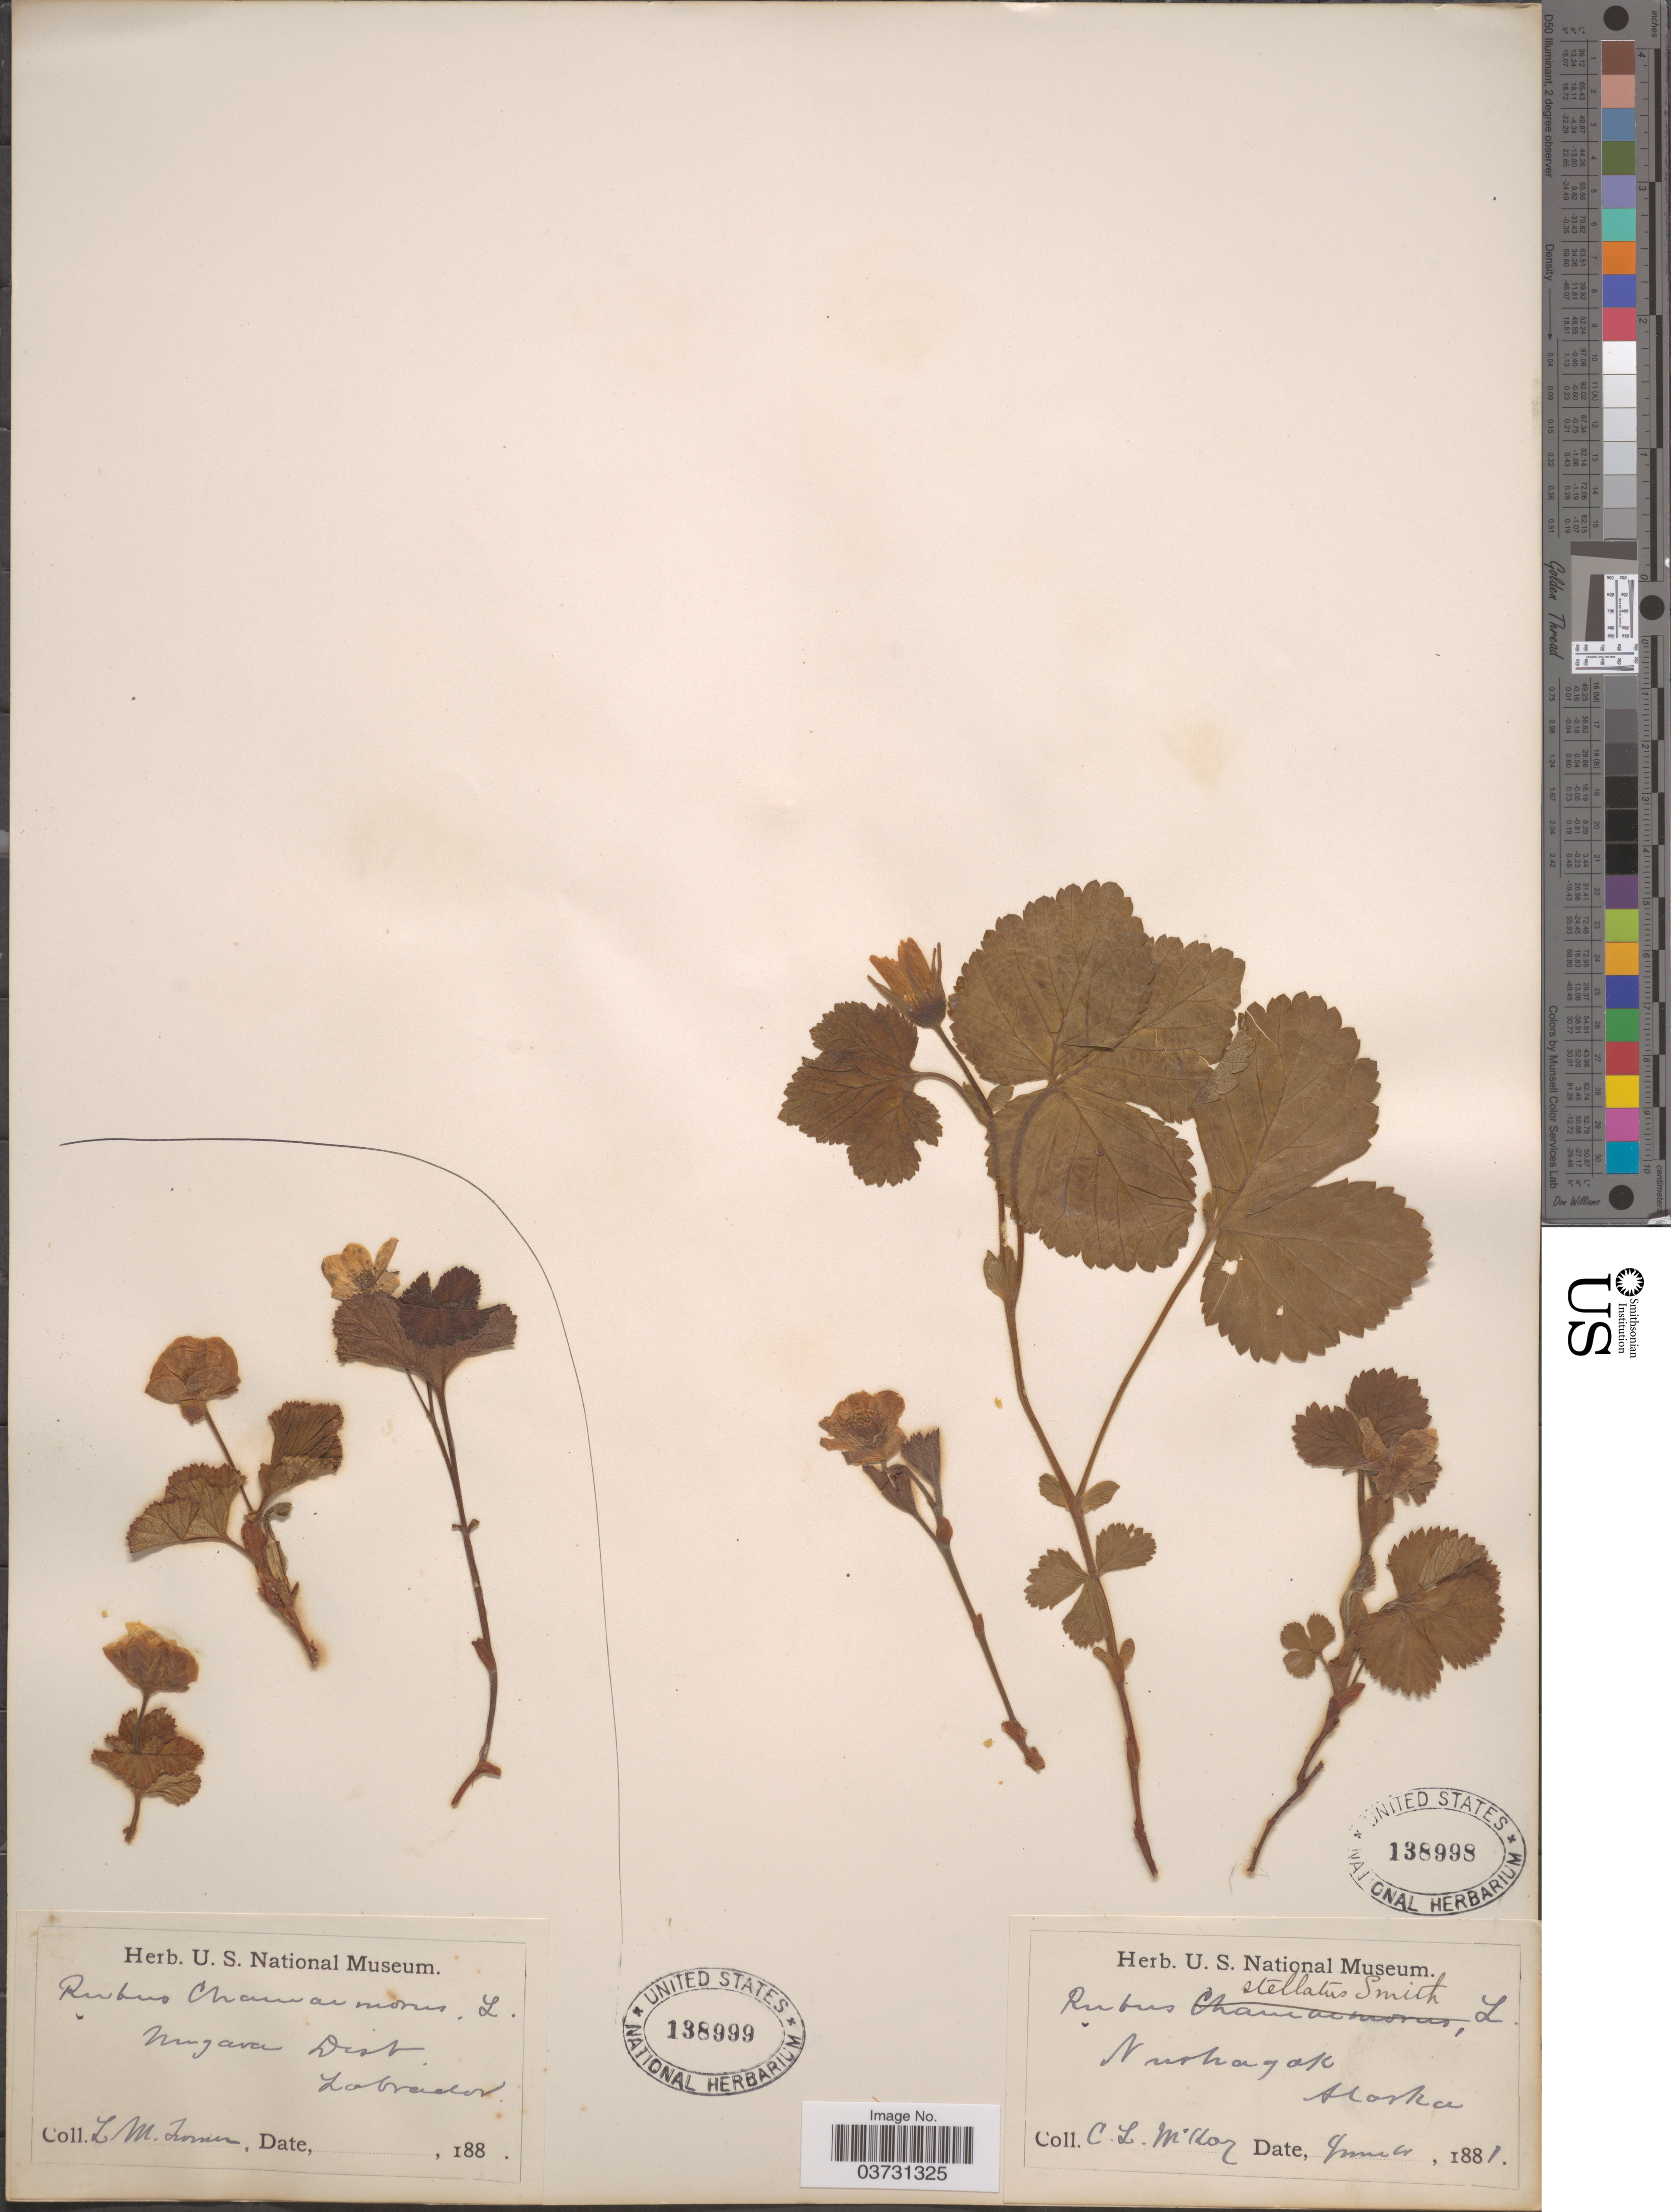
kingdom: Plantae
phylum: Tracheophyta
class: Magnoliopsida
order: Rosales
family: Rosaceae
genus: Rubus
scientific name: Rubus stellatus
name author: Sm.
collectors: L. M. Turner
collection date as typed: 188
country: Canada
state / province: Newfoundland and Labrador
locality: Niagara Dist. Labrador.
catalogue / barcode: US 138999-2